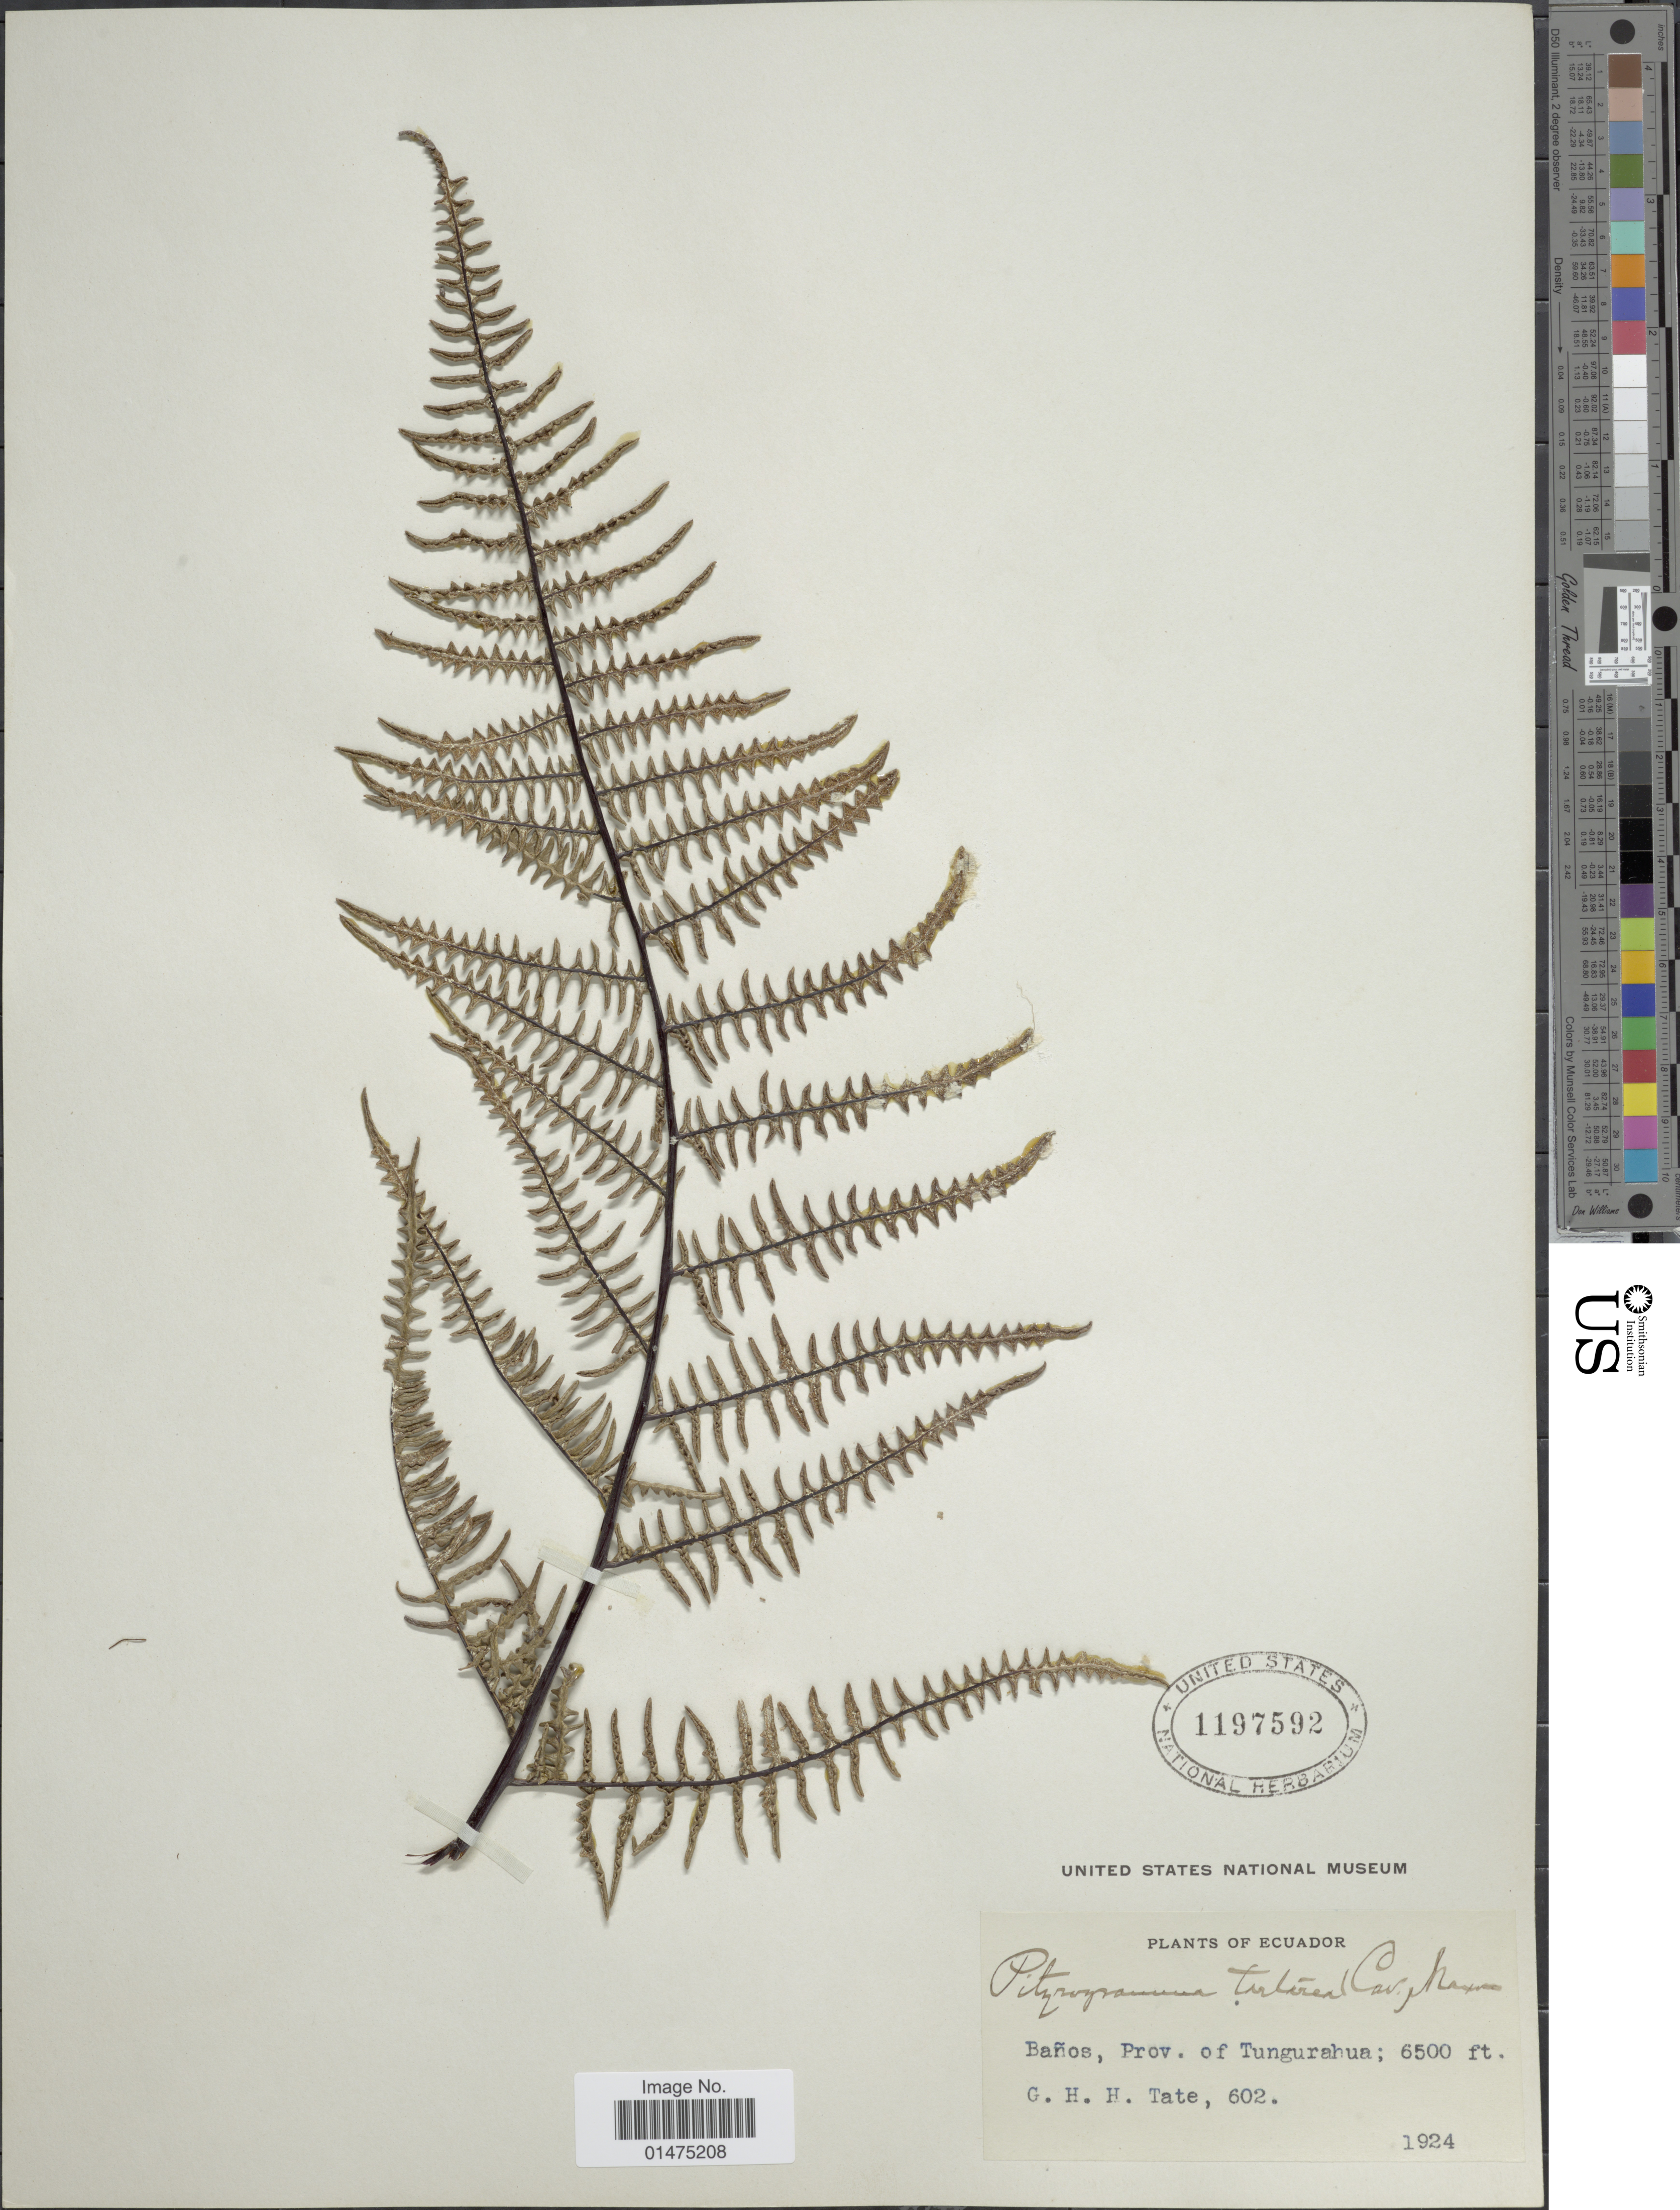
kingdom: Plantae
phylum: Tracheophyta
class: Polypodiopsida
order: Polypodiales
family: Pteridaceae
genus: Pityrogramma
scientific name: Pityrogramma tartarea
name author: (Cav.) Maxon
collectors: G. Tate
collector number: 602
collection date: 1924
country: Ecuador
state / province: Tungurahua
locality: Baños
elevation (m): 1981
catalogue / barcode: US 1197592